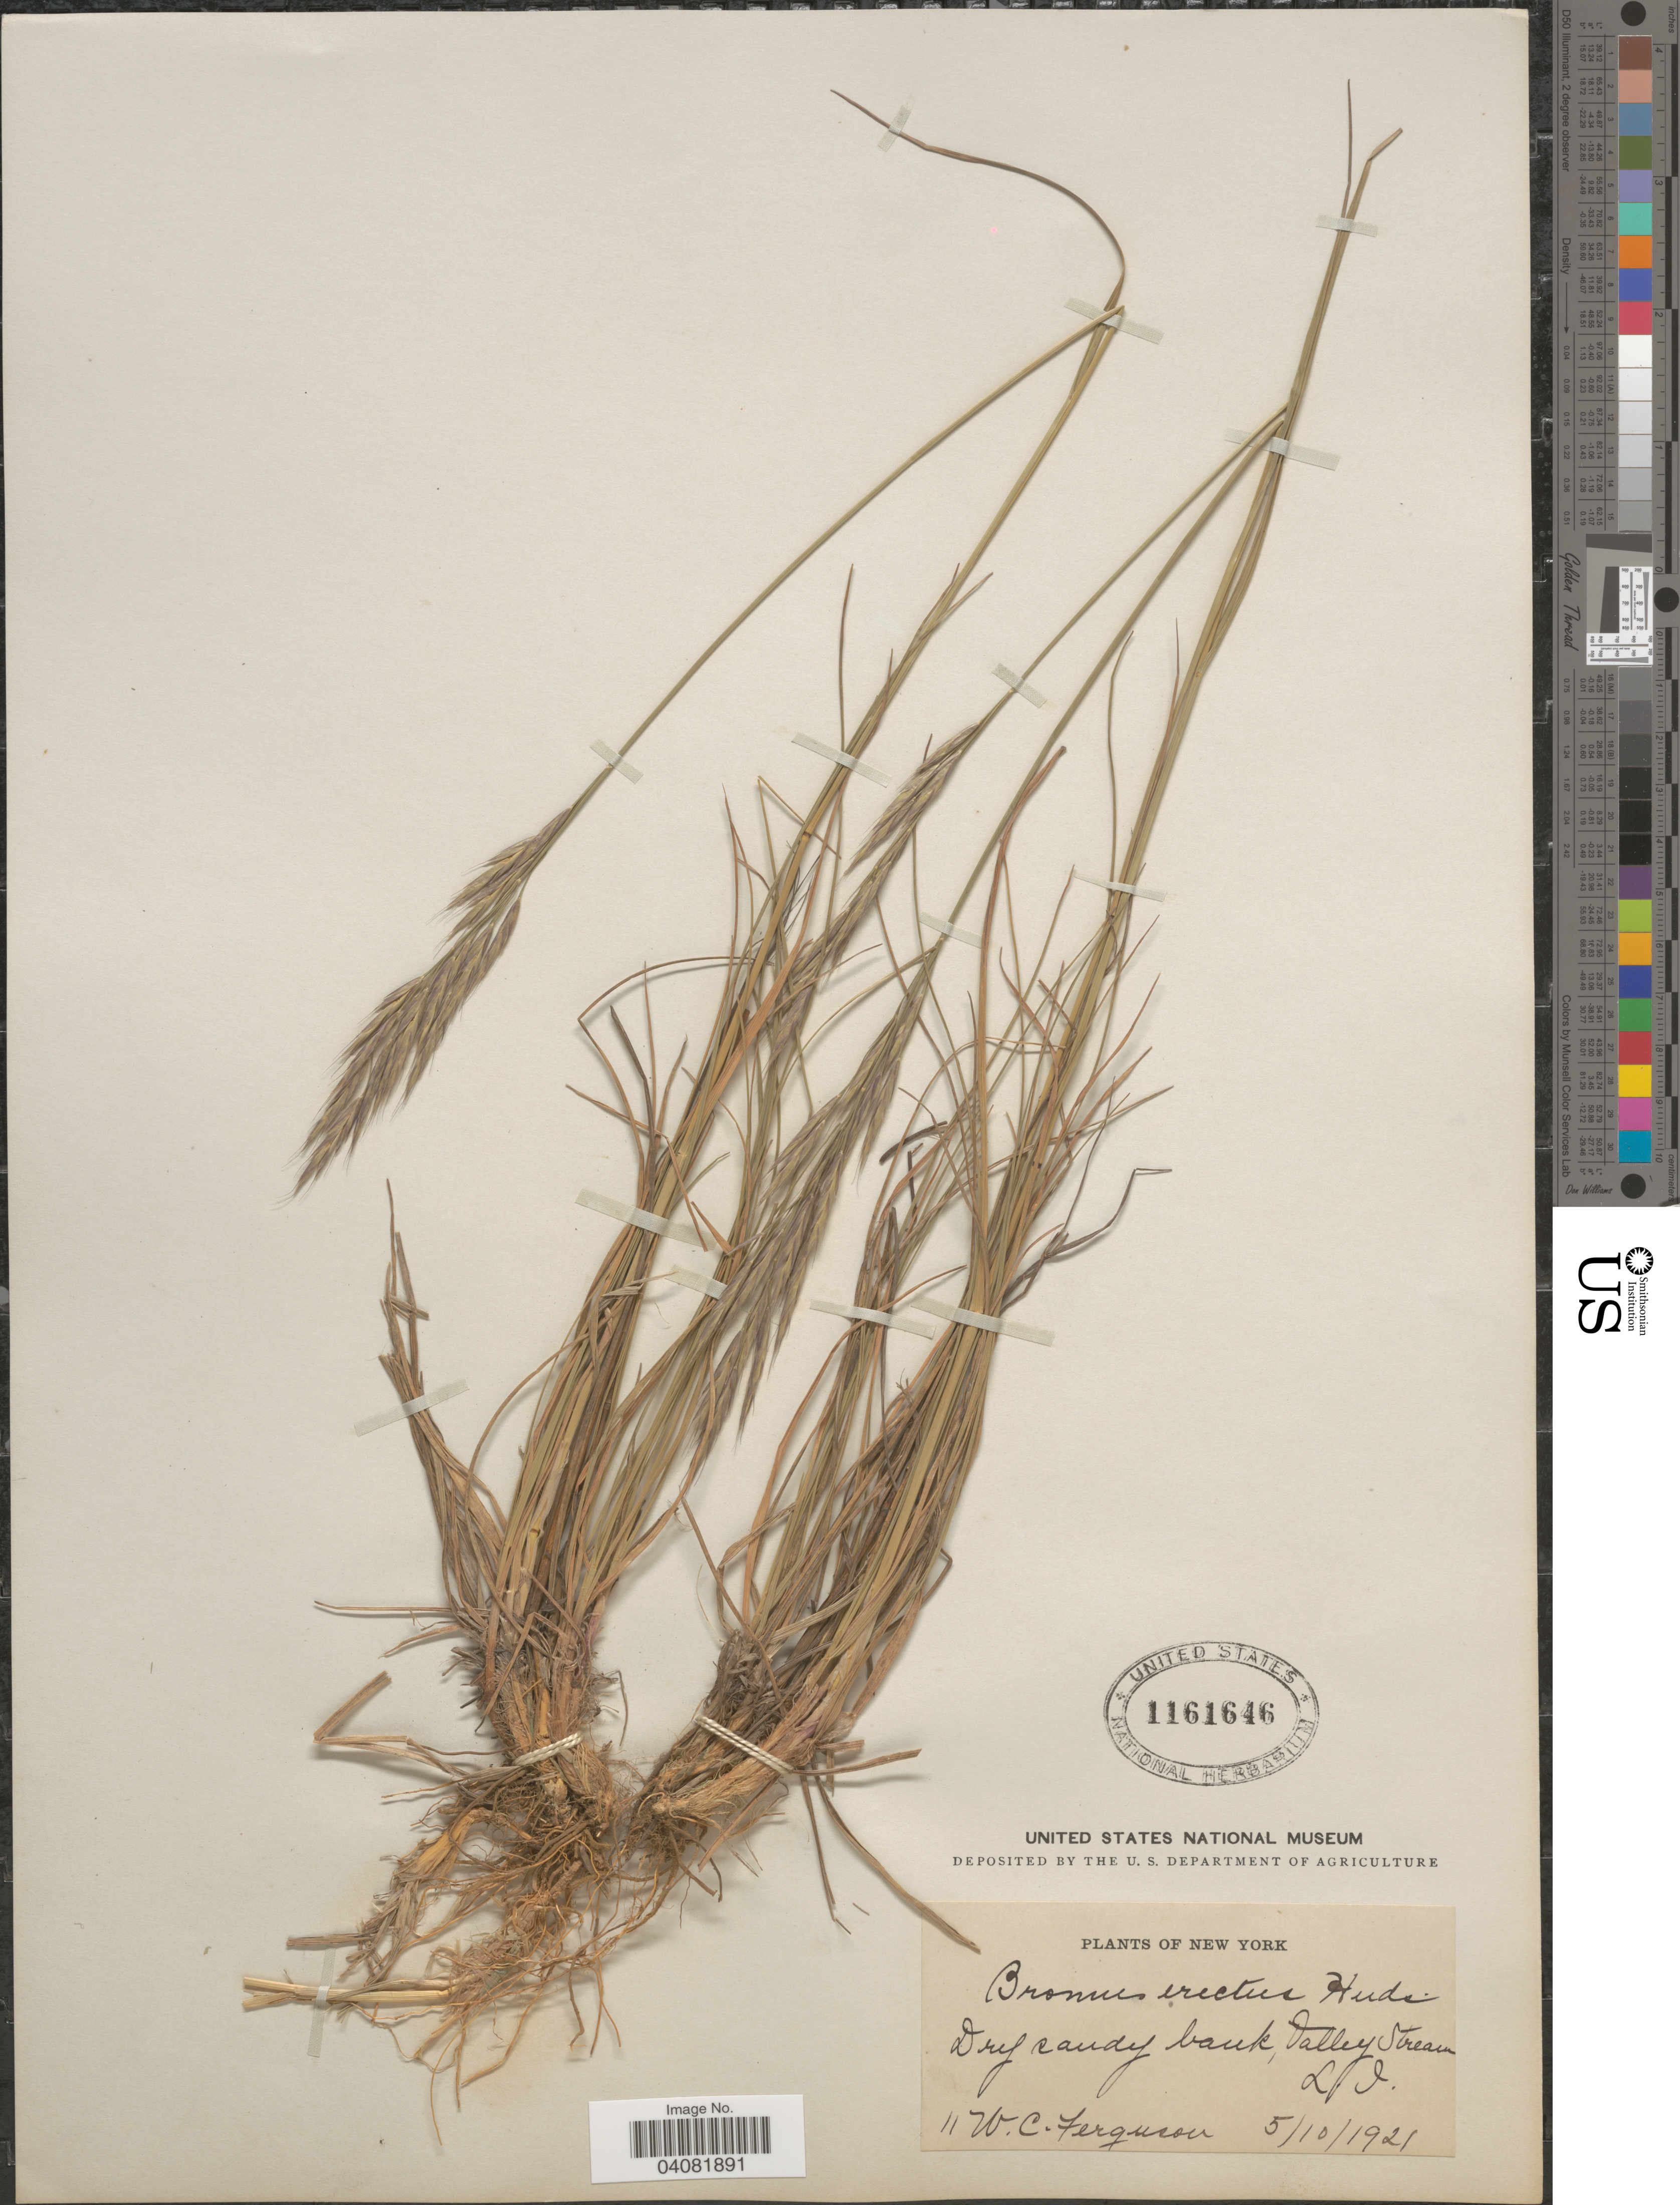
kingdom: Plantae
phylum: Tracheophyta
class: Liliopsida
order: Poales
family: Poaceae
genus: Bromus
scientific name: Bromus erectus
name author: Huds.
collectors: W. Ferguson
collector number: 11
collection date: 1921-05-10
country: United States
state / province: New York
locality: Dry sandy bank, Valley Stream. L. I.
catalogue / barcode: US 1161646